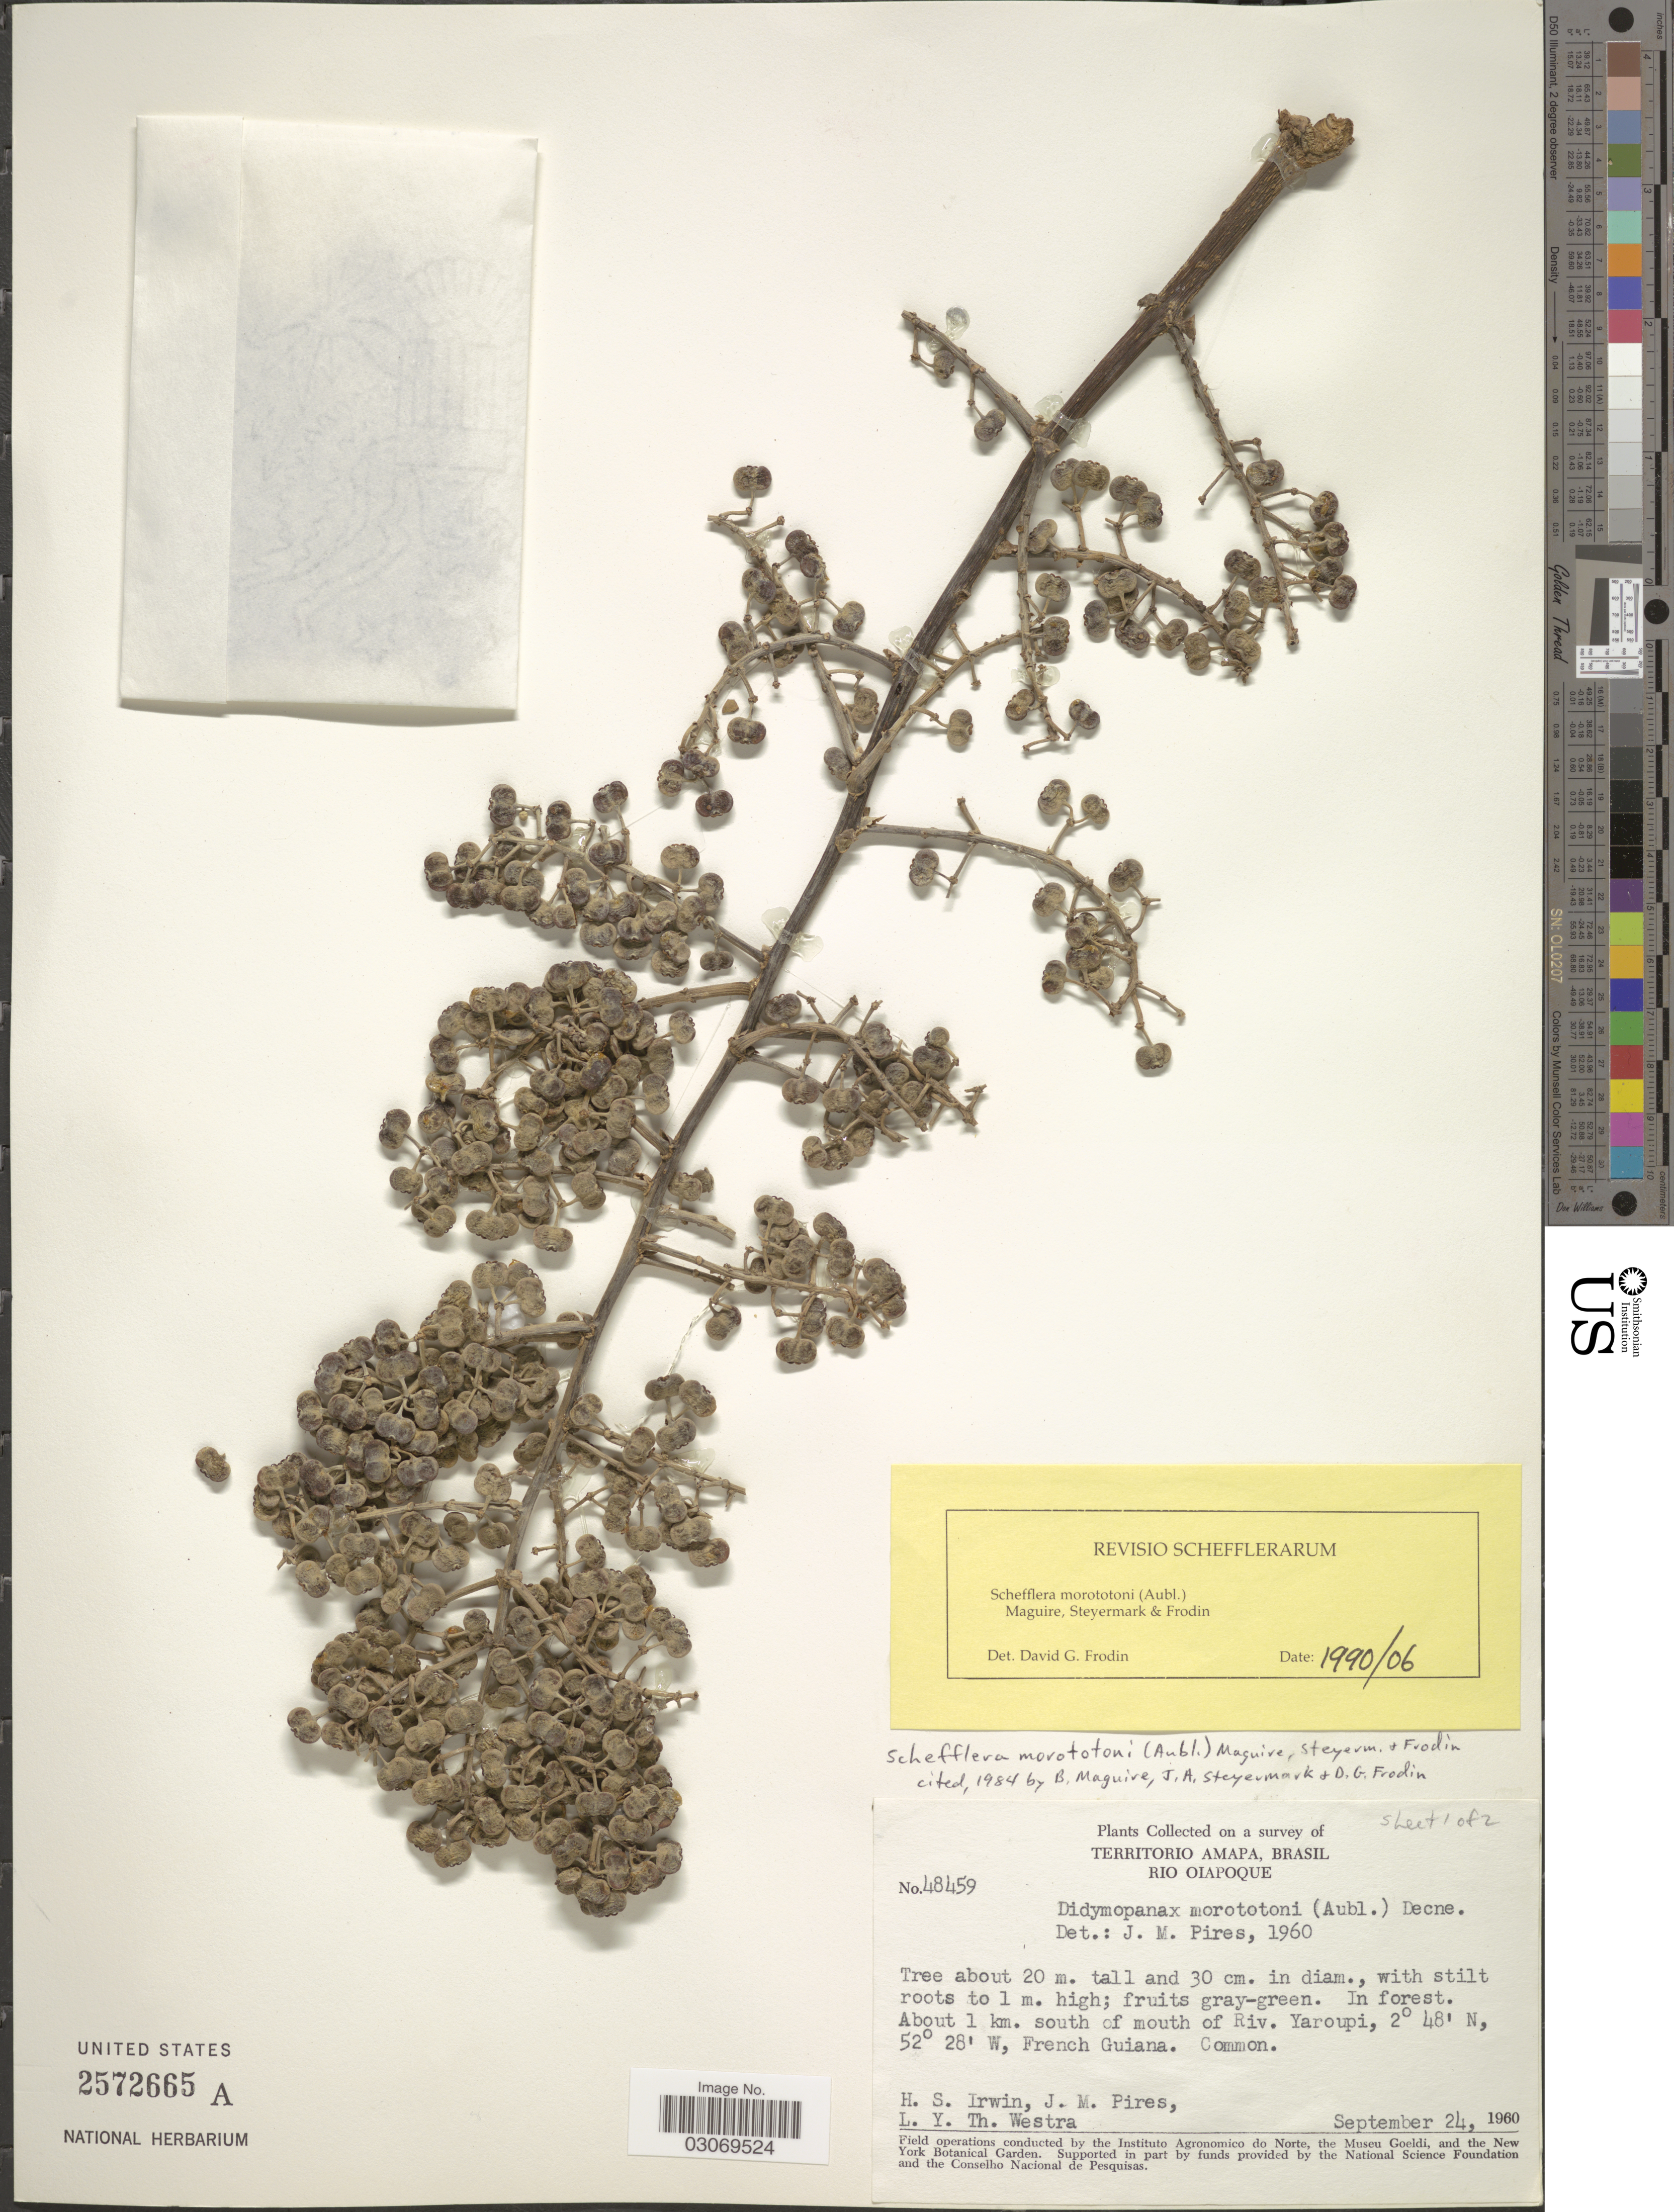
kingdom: Plantae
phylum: Tracheophyta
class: Magnoliopsida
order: Apiales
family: Araliaceae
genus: Schefflera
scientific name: Schefflera morototoni (Aubl.) Maguire, Steyerm. & Frodin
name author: (Aubl.) Maguire et al.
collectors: H. Irwin, J. M. Pires & L. Y. T. Westra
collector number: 48459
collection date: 1960-09-24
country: French Guiana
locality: About 1 km. south of mouth of Riv. Yaroupi. French Guiana.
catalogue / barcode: US 2572665